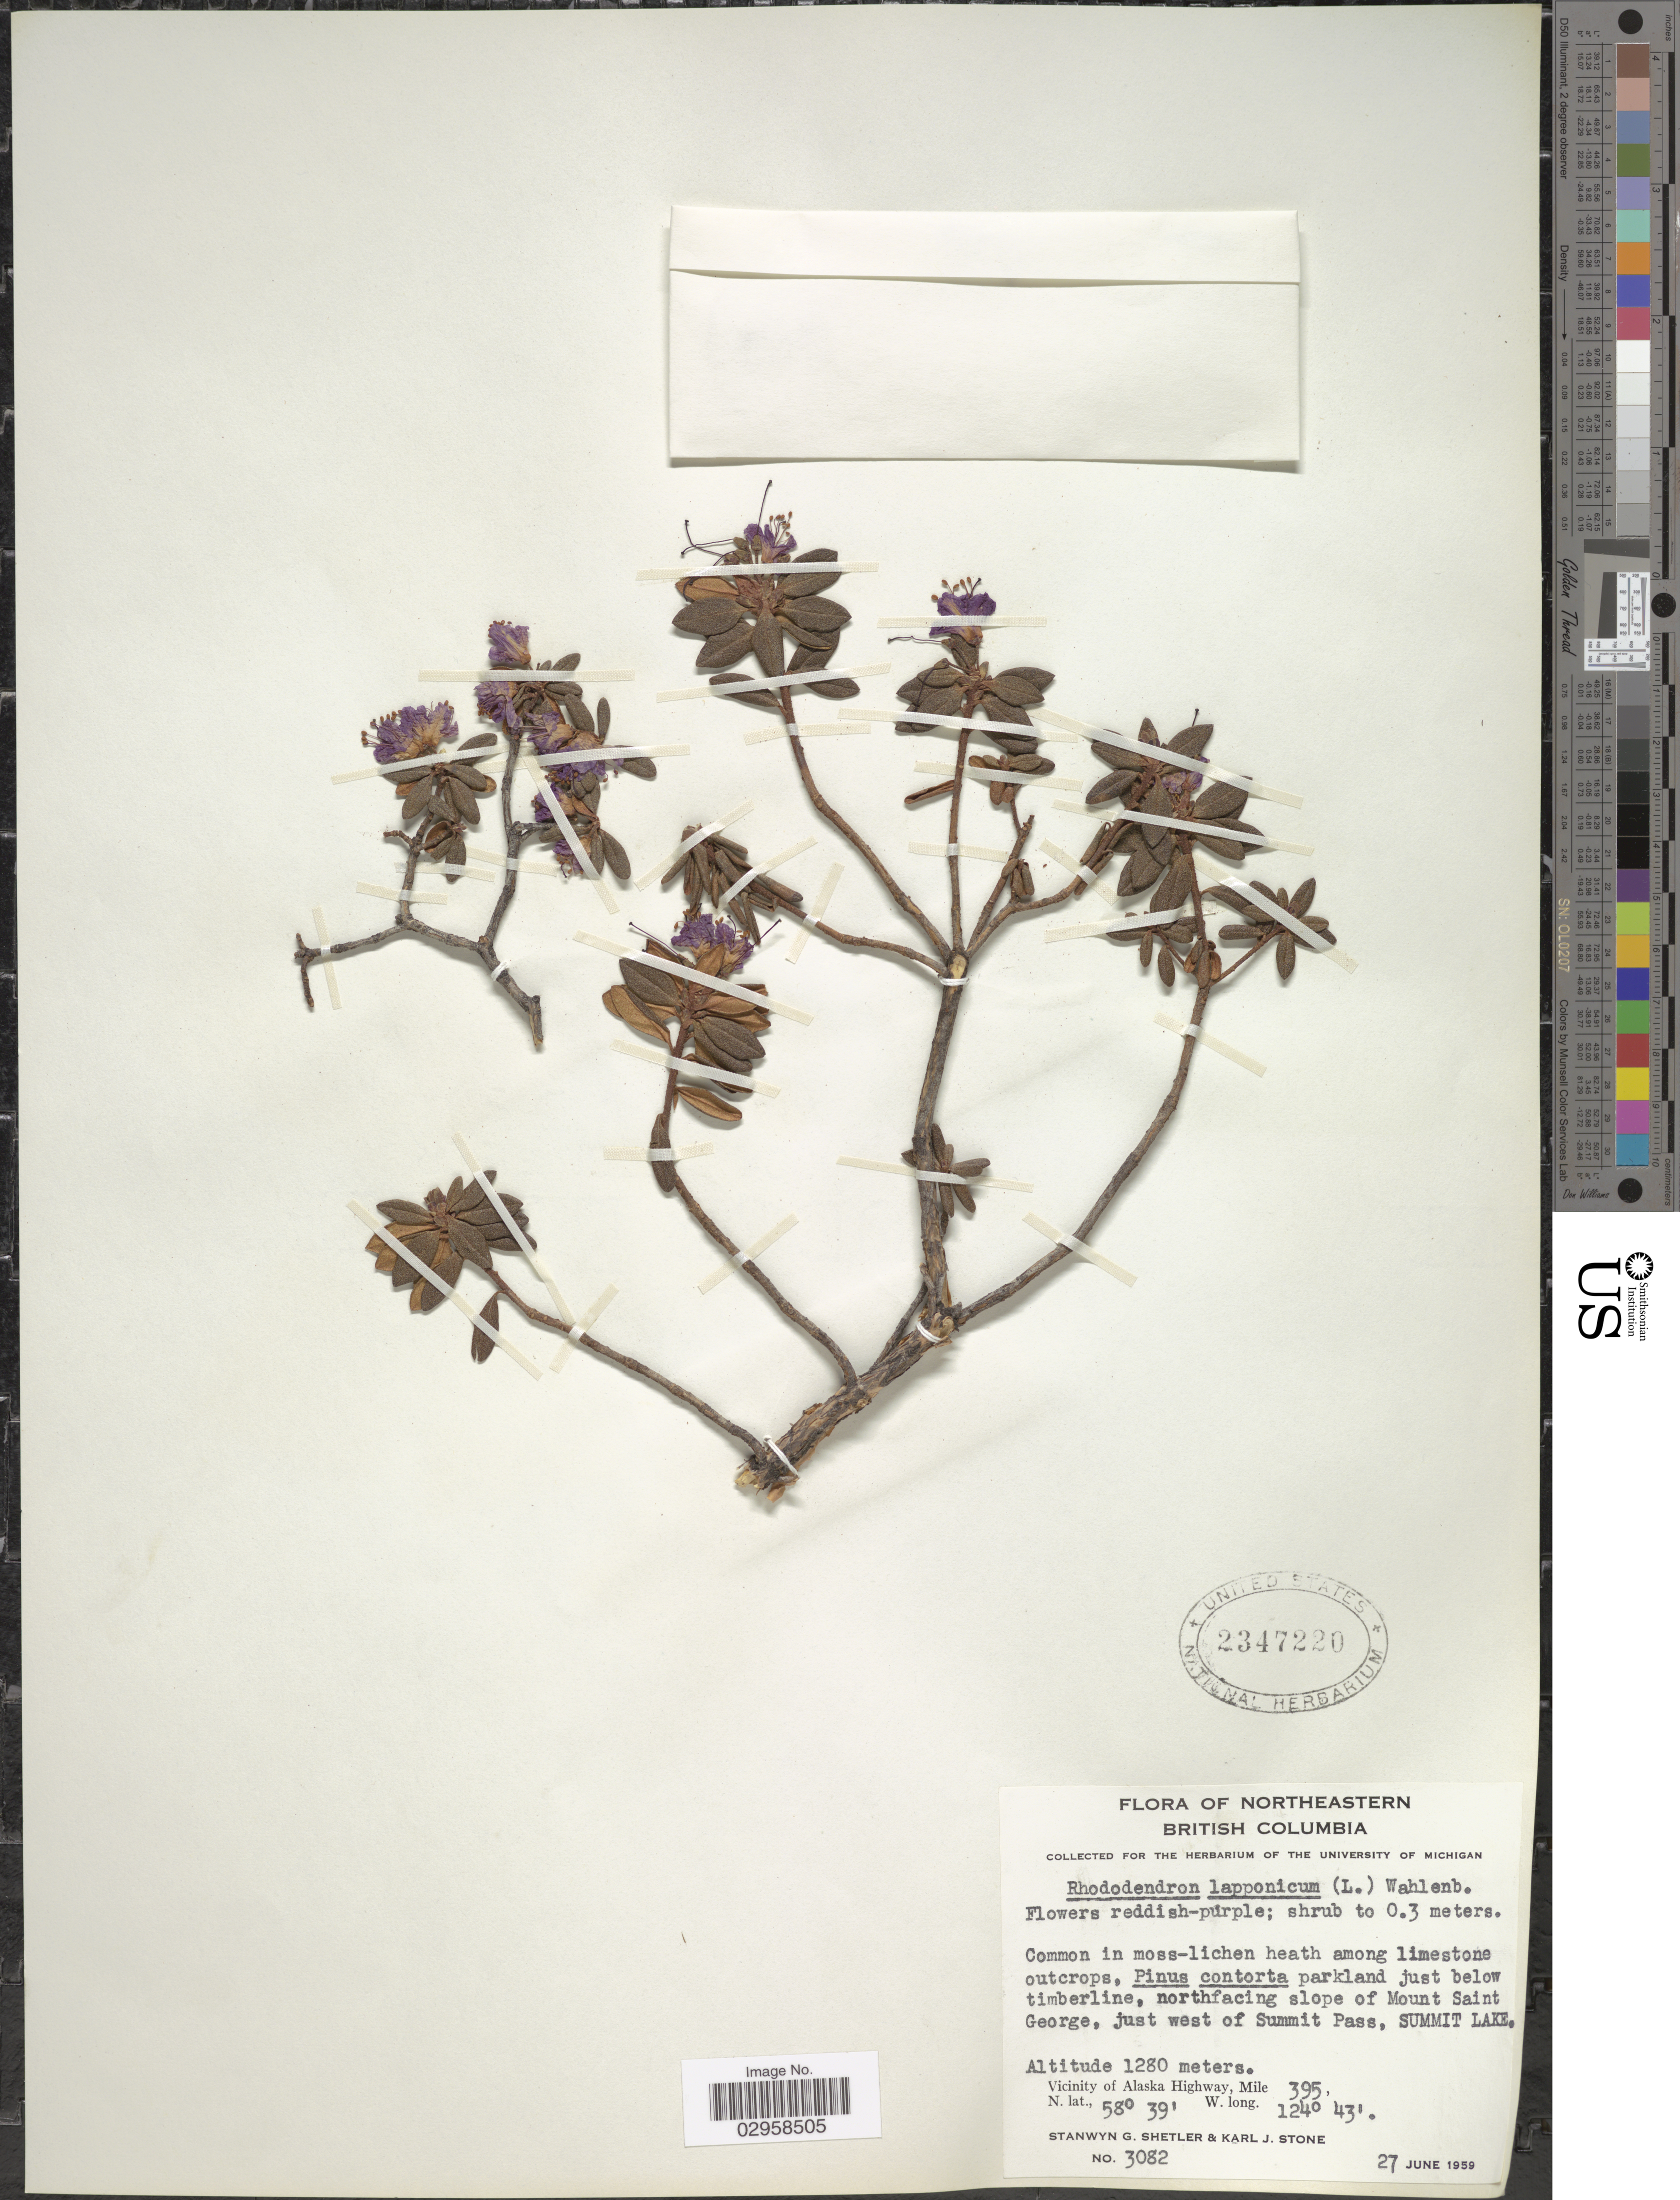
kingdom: Plantae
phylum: Tracheophyta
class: Magnoliopsida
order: Ericales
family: Ericaceae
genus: Rhododendron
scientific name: Rhododendron lapponicum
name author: (L.) Wahlenb.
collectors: S. Shetler & K. J. Stone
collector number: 3082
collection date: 1959-06-27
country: Canada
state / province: British Columbia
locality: Northeastern. Pnius contorta parkland just below timberline, northfacing slope of Mount Saint George, just west of Summit Pass, Summit Lake. Vicinity of Alaska Highway, Mile 395.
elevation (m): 1280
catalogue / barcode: US 2347220